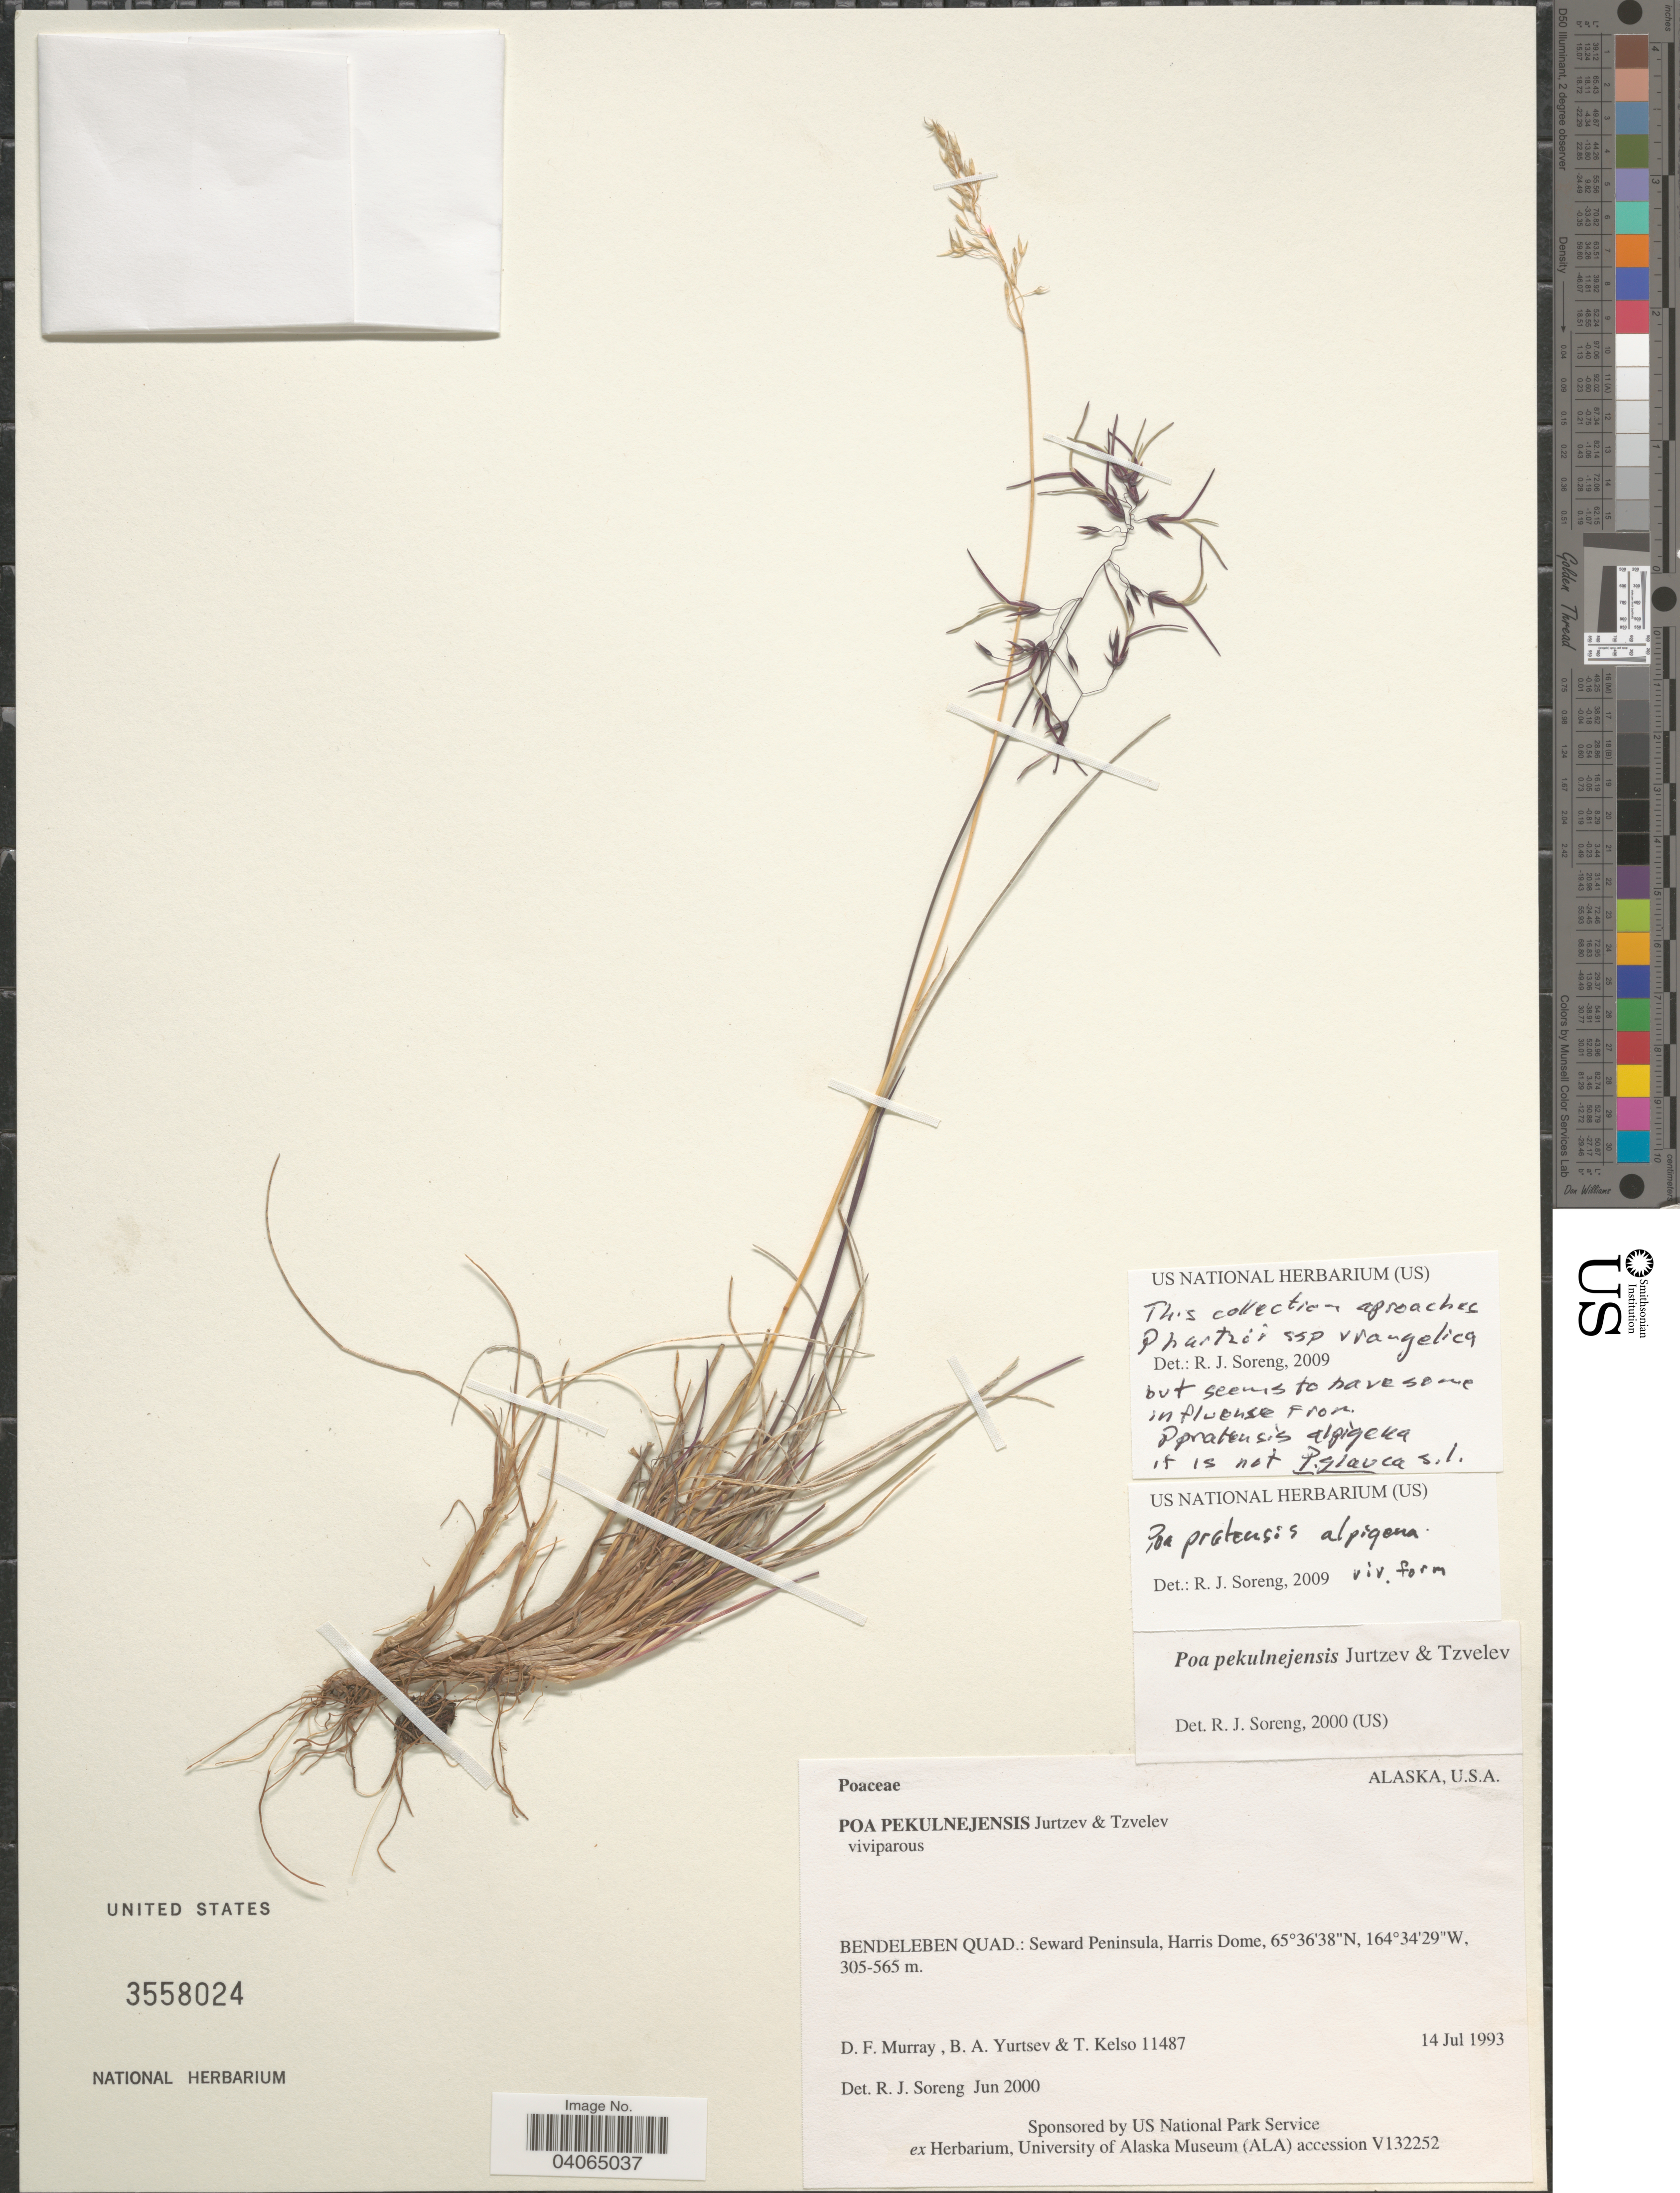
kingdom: Plantae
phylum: Tracheophyta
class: Liliopsida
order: Poales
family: Poaceae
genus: Poa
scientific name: Poa pratensis subsp. colpodea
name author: (Th. Fr.) Tzvelev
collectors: D. F. Murray, B. Yurtsev & T. Kelso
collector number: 11487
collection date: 1993-07-14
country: United States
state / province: Alaska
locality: Bendeleben Quad.: Seward Peninsula, Harris Dome.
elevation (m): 305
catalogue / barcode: US 3558024